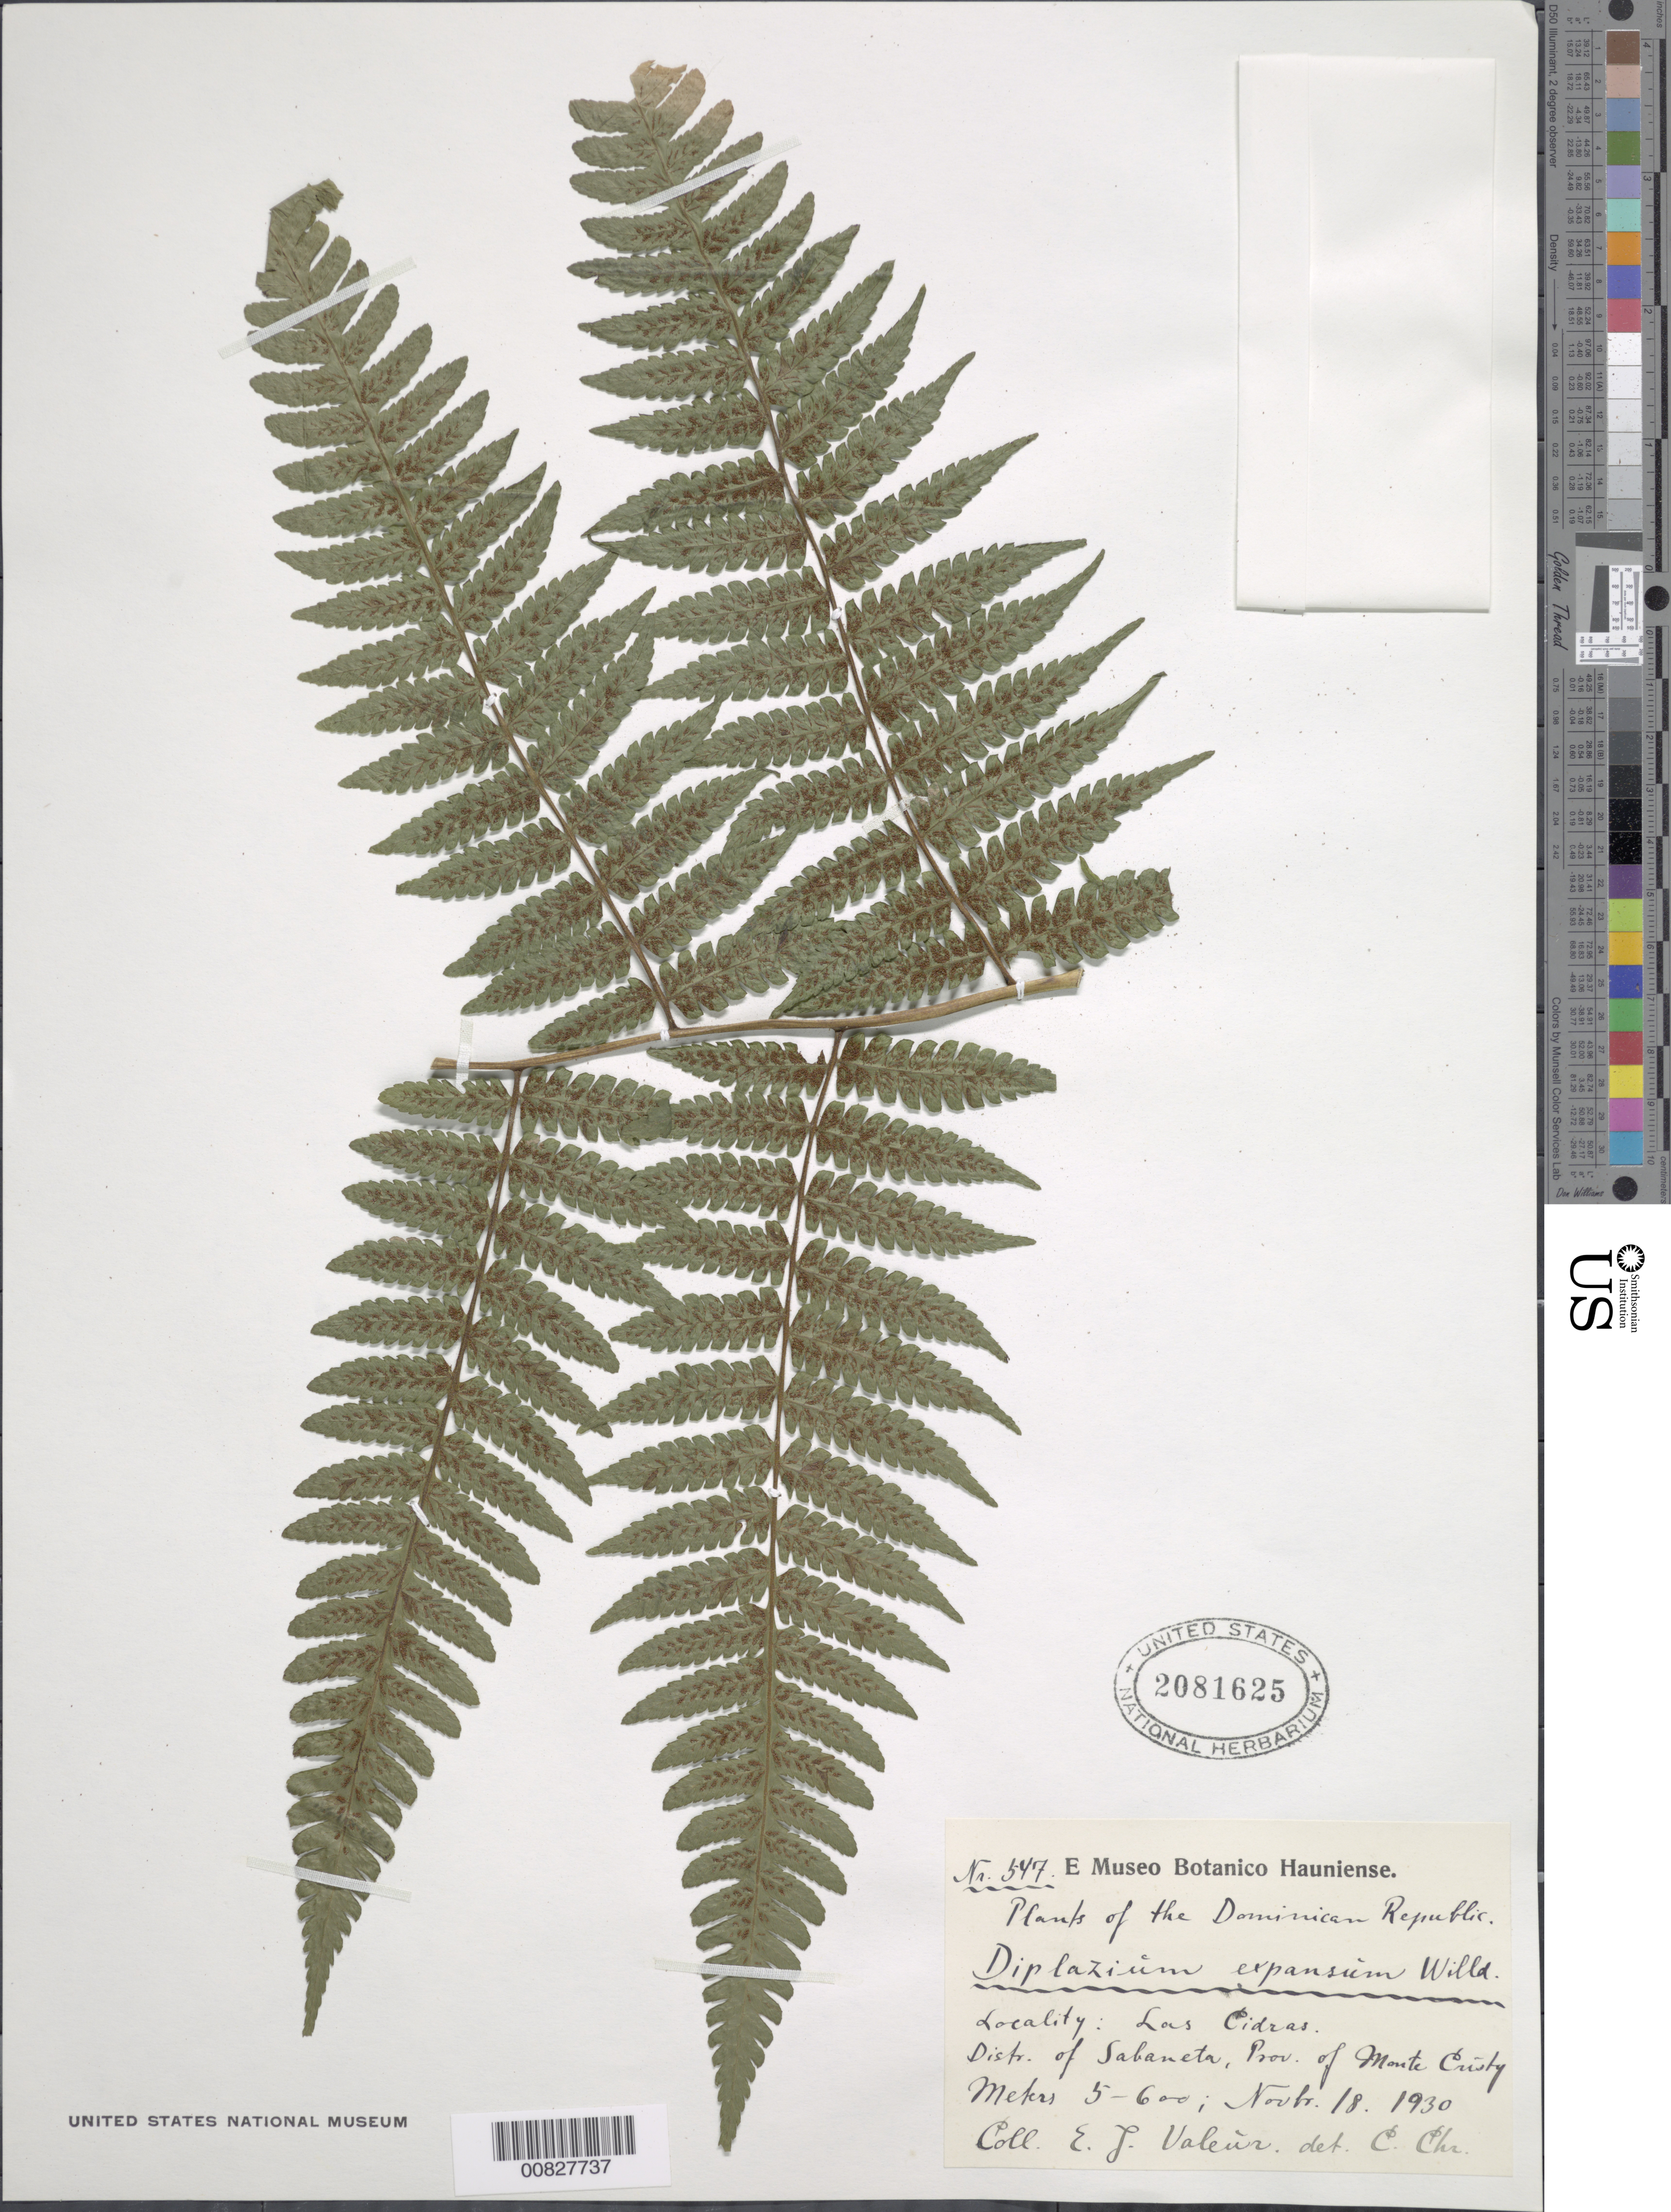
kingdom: Plantae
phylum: Tracheophyta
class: Polypodiopsida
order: Polypodiales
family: Athyriaceae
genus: Diplazium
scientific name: Diplazium fuertesii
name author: Brause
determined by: Sánchez, C.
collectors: E. Valeur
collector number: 547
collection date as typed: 18 Nov 1930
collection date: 1930-11-18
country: Dominican Republic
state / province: Monte Cristi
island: Hispaniola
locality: Dist. Sabaneta, Las Cidras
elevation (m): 500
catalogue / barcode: US 2081625